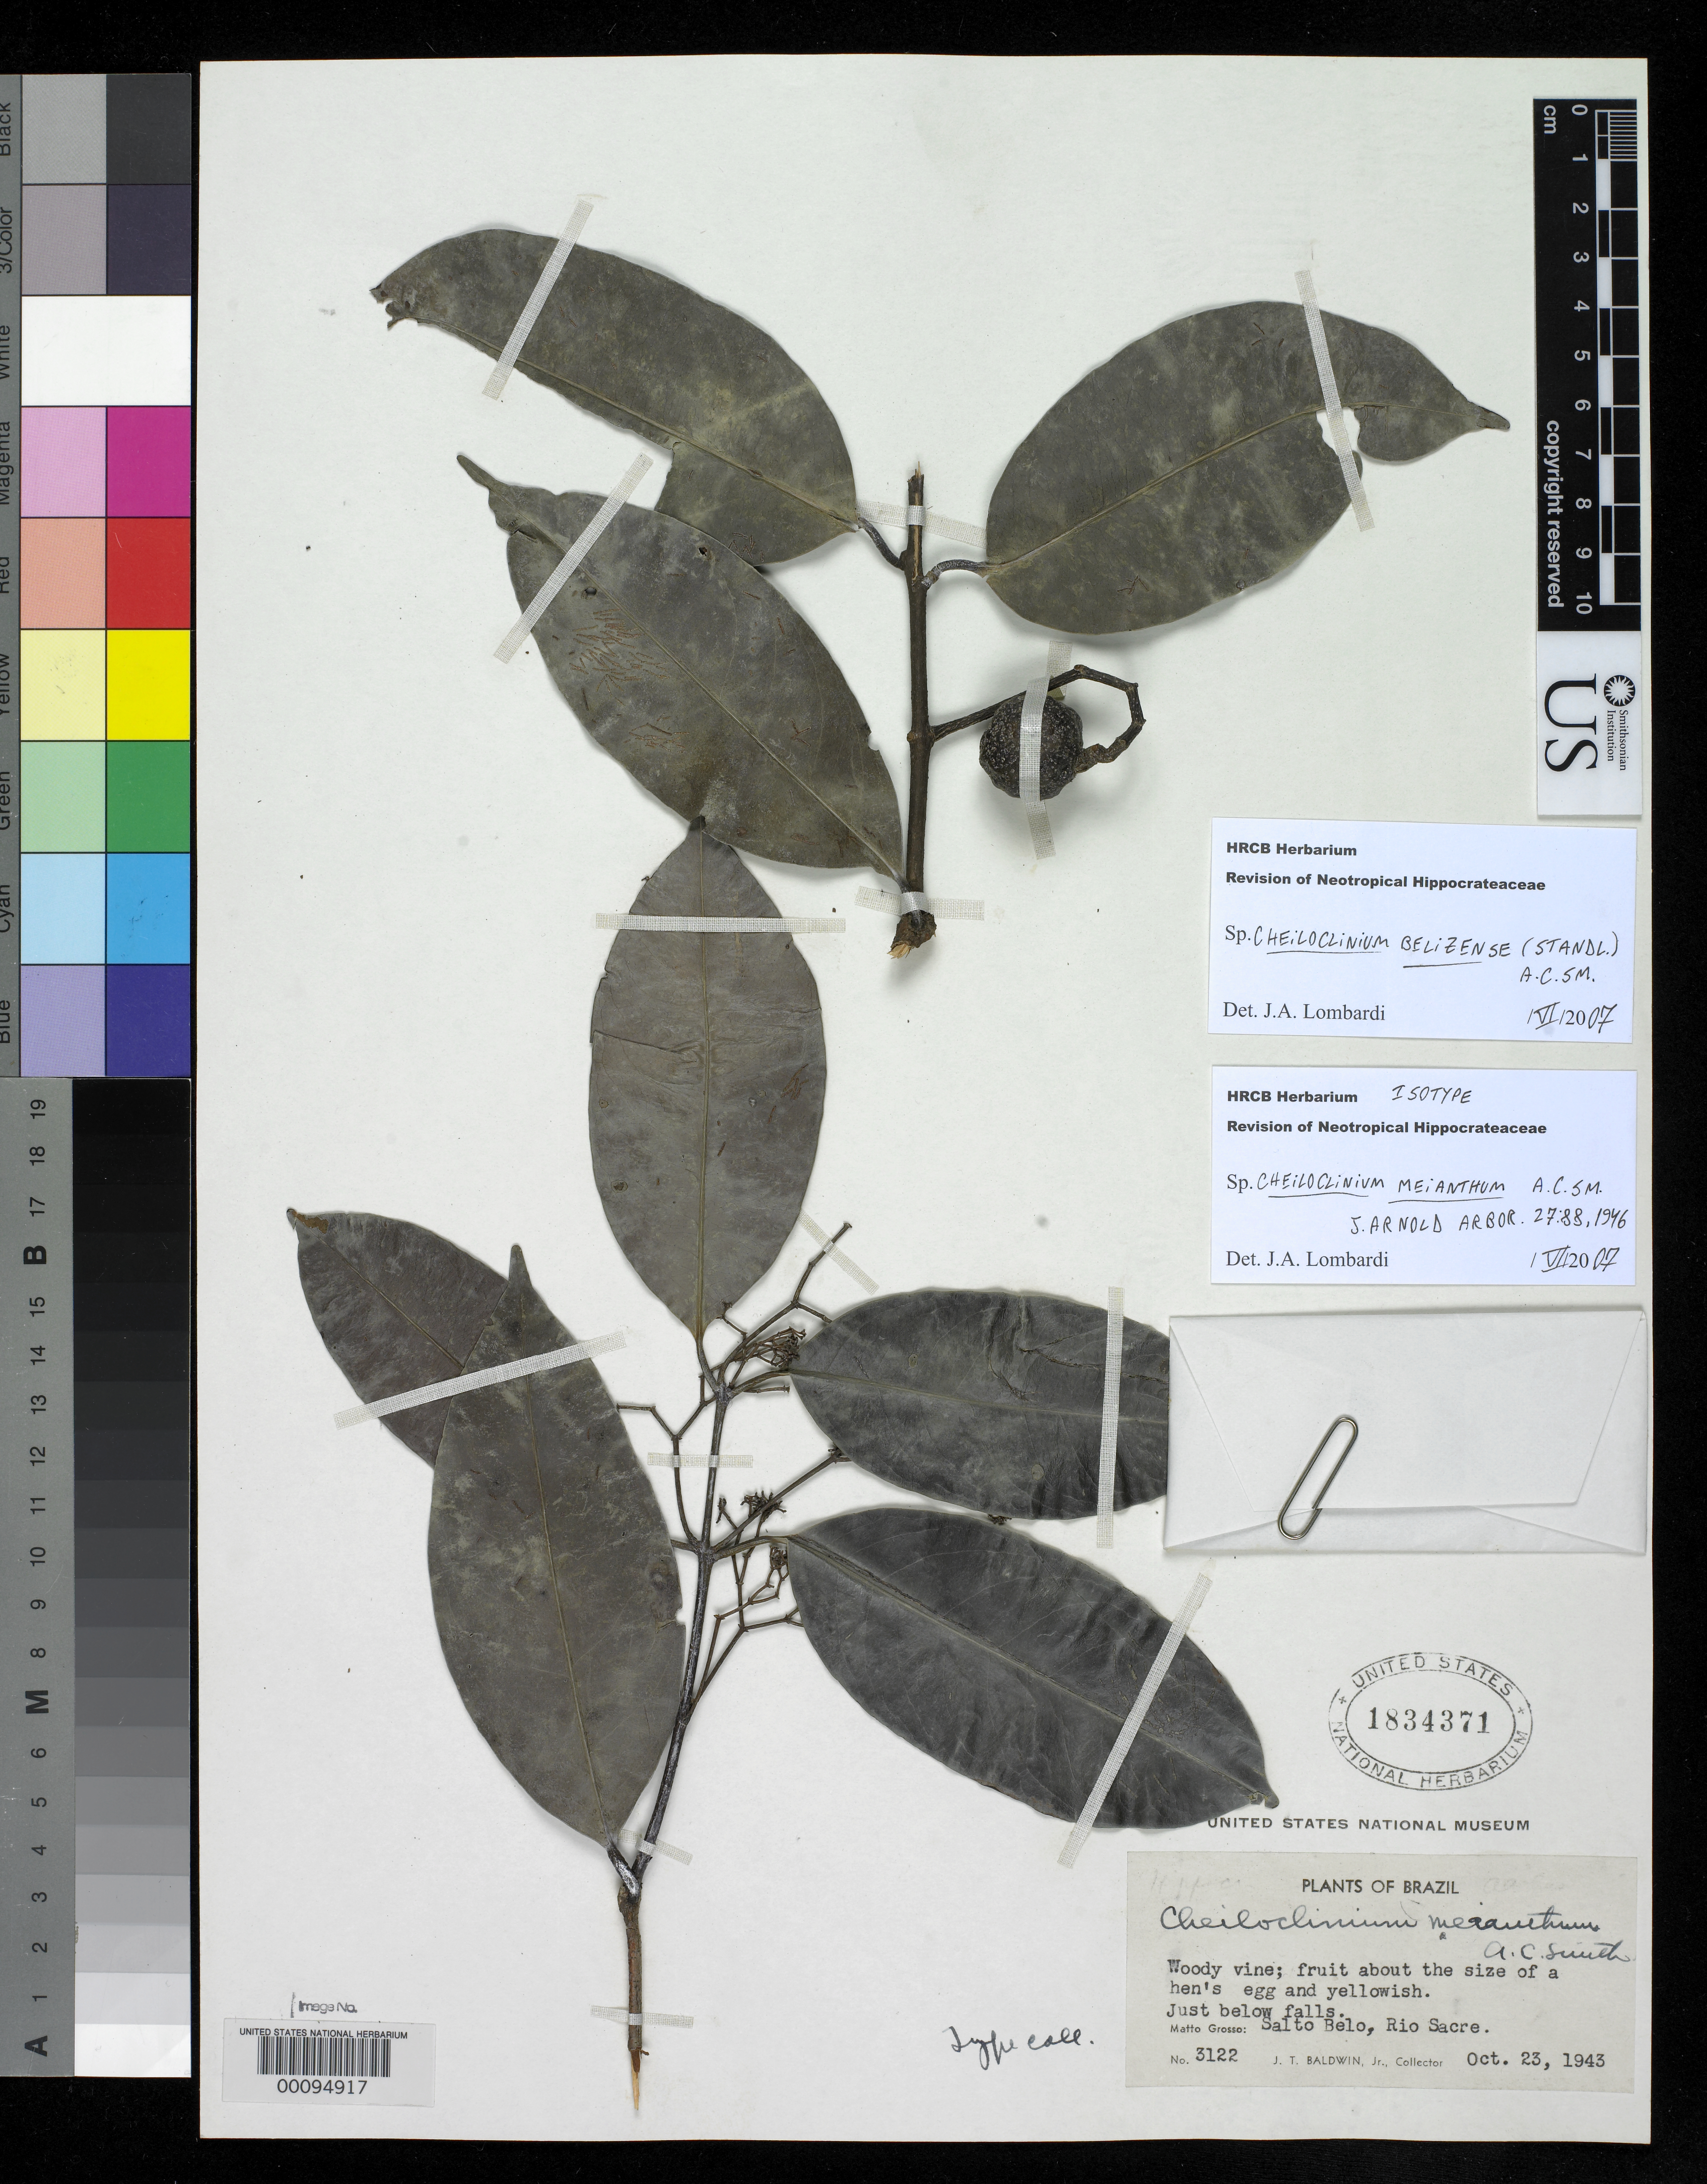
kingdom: Plantae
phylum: Tracheophyta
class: Magnoliopsida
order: Celastrales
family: Celastraceae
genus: Cheiloclinium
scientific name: Cheiloclinium meianthum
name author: A.C. Sm.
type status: Isotype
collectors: J. T. Baldwin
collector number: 3122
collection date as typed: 23 Oct 1943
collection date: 1943-10-23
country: Brazil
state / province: Mato Grosso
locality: Salto Belo, Rio Sacre.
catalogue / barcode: US 1834371